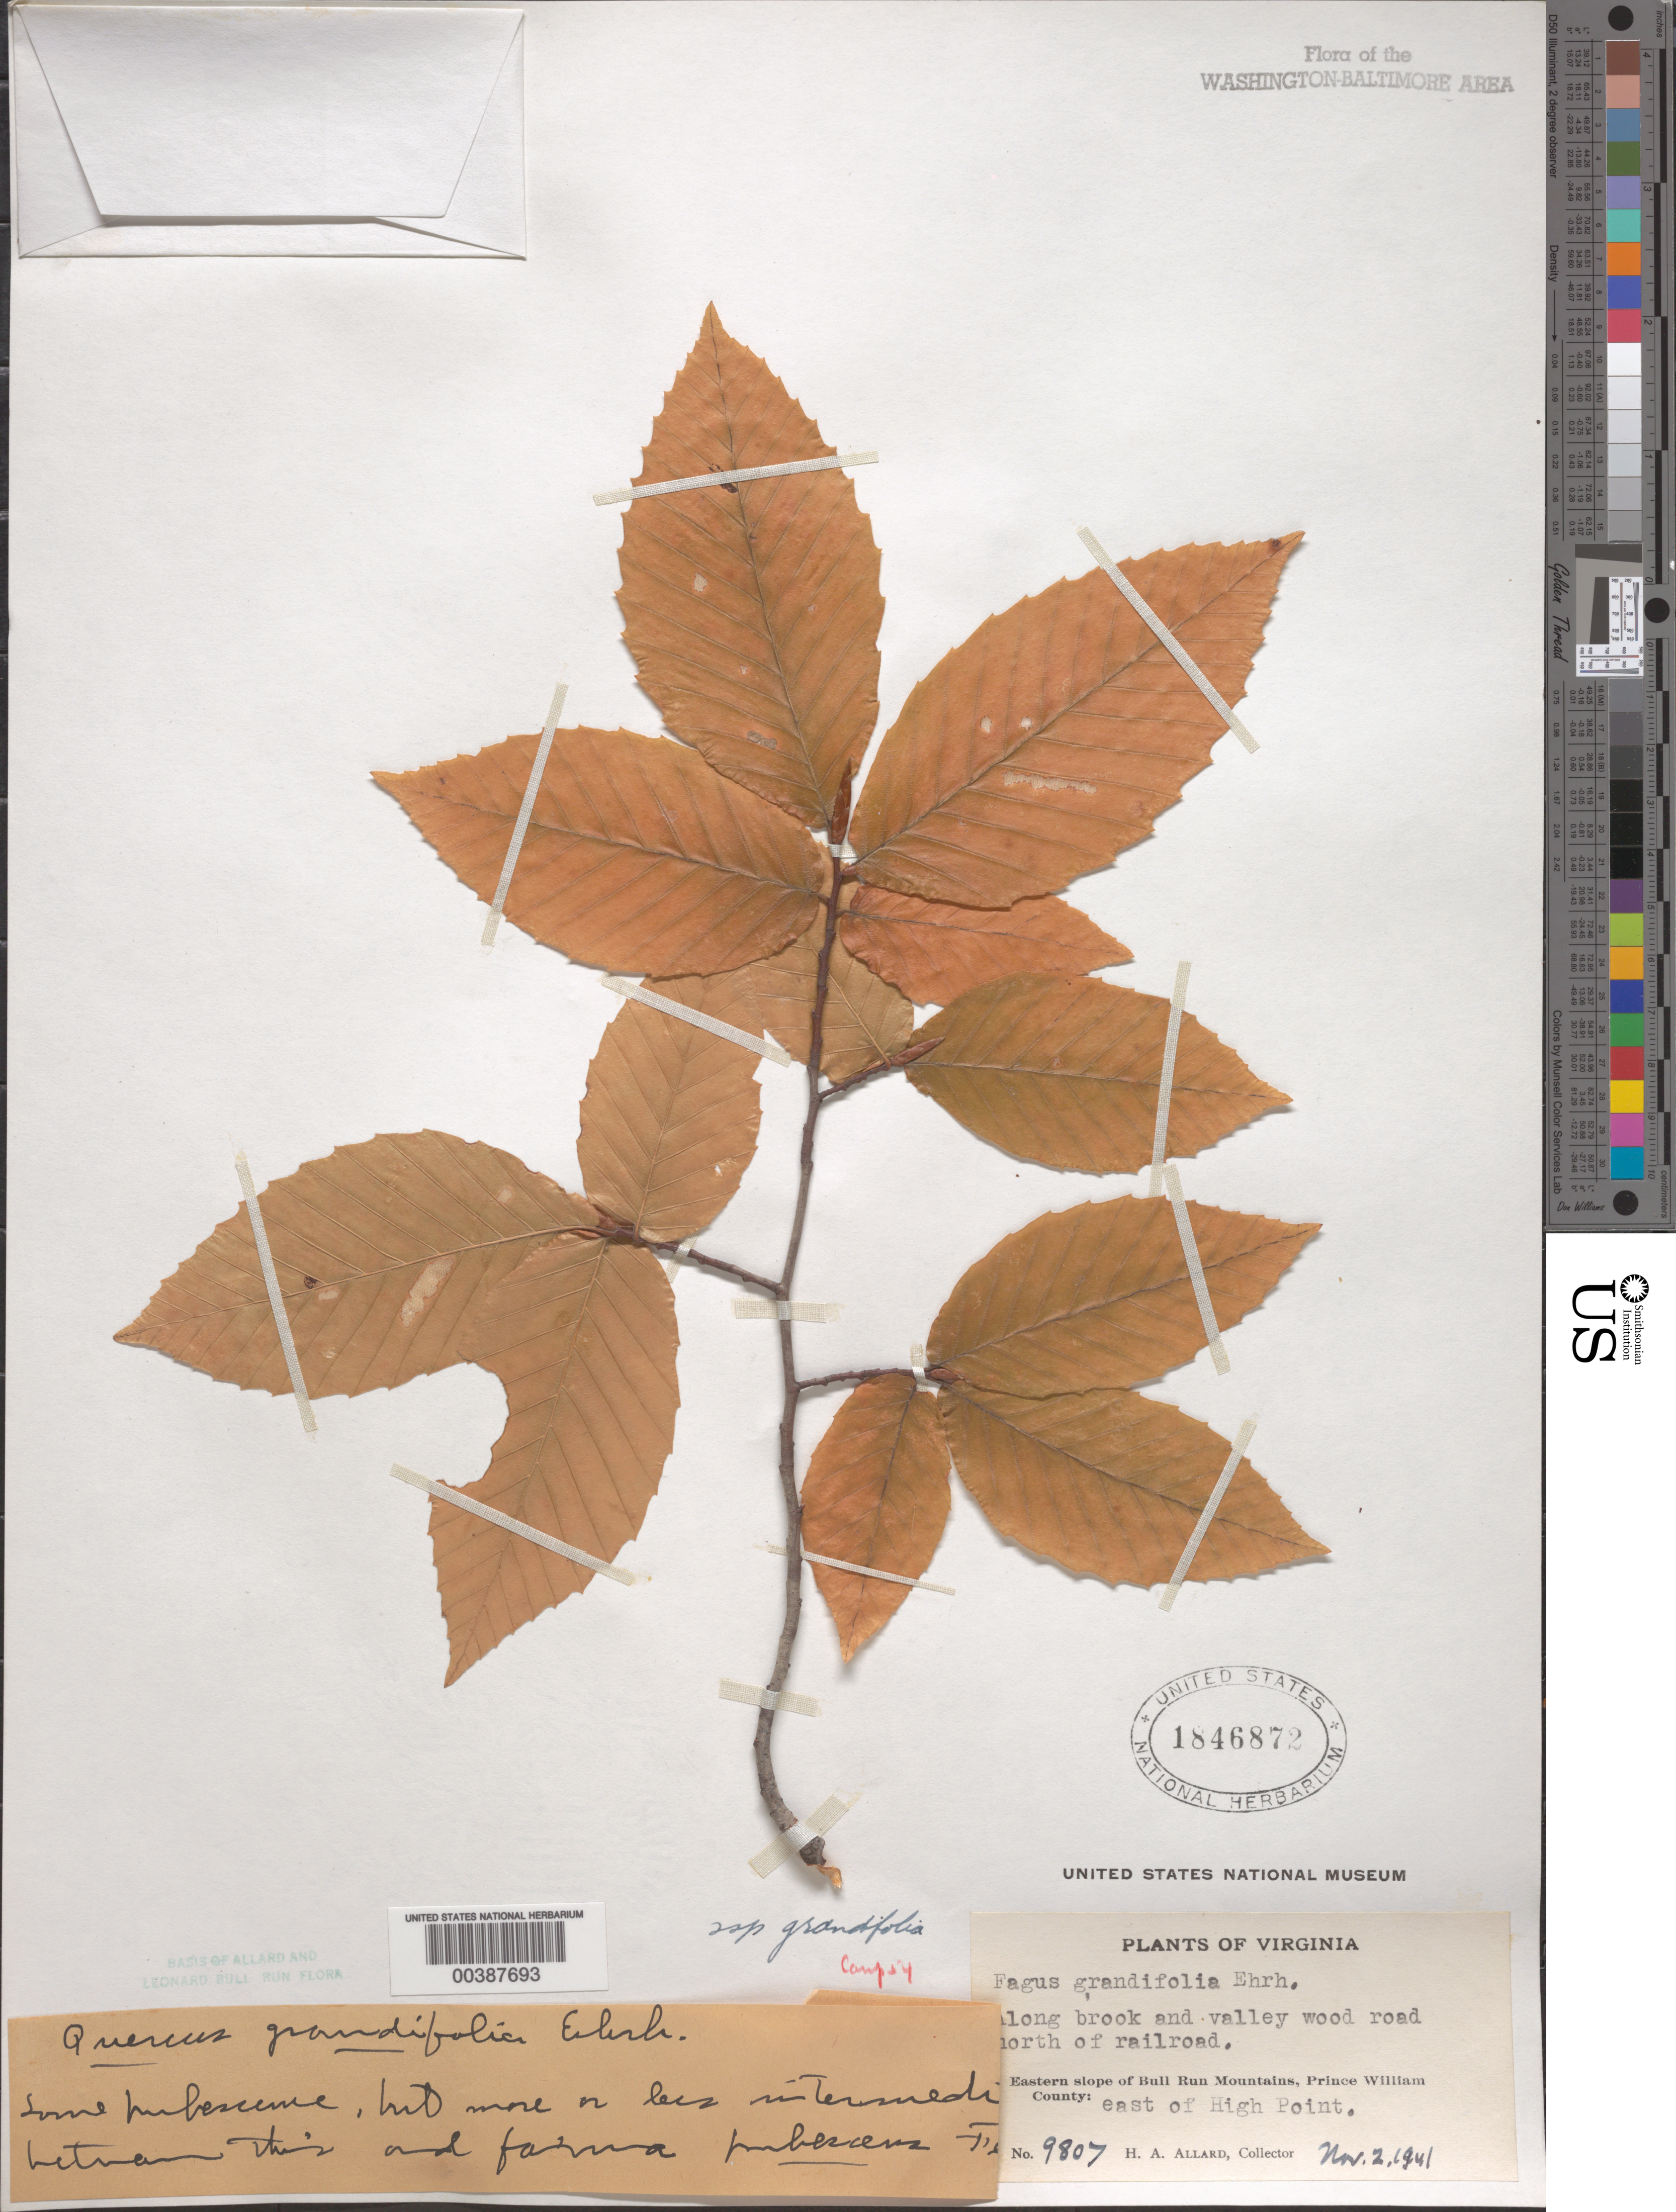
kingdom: Plantae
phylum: Tracheophyta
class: Magnoliopsida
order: Fagales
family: Fagaceae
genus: Fagus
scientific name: Fagus grandifolia subsp. grandifolia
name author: Ehrh.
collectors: H. A. Allard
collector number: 9807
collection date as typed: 02 Nov 1941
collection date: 1941-11-02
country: United States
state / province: Virginia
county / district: Prince William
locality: East of High Point, north of Railroad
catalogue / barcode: US 1846872